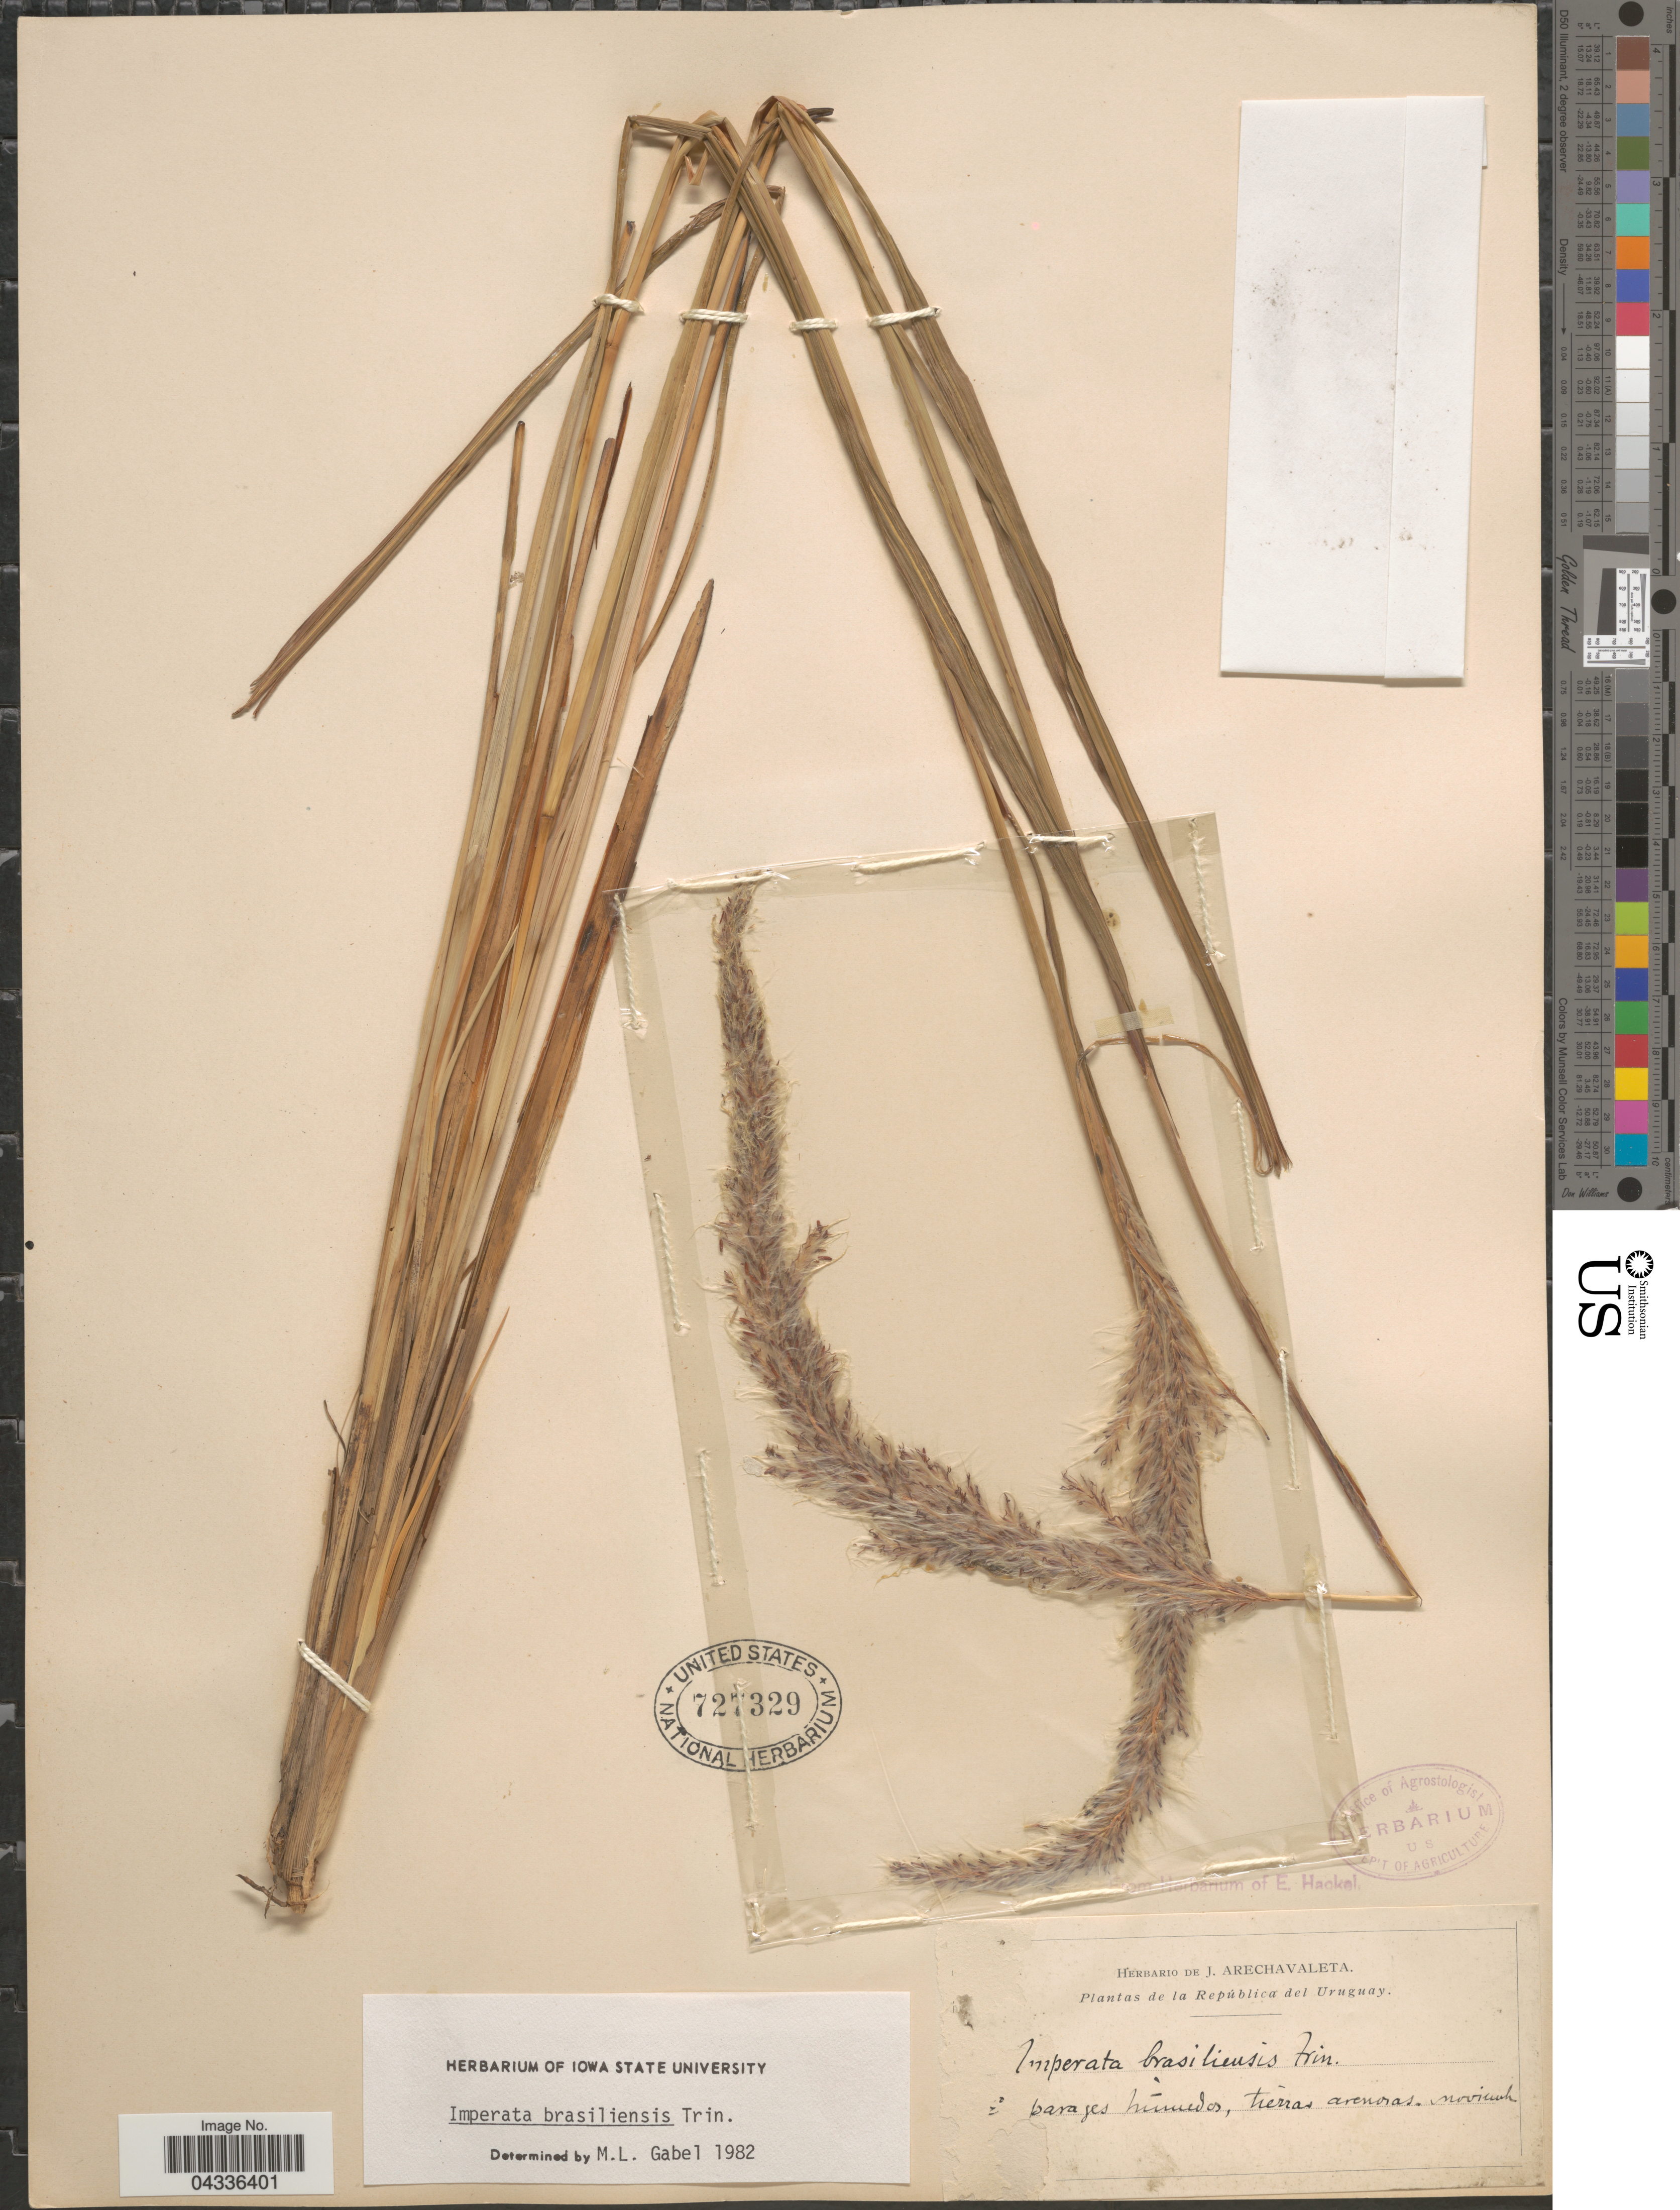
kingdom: Plantae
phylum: Tracheophyta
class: Liliopsida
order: Poales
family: Poaceae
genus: Imperata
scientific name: Imperata brasiliensis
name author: Trin.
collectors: ex herb. de J. Arechavaleta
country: Uruguay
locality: La República del Uruguay. [covered] húmedos, tierras arenosas.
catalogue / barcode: US 727329